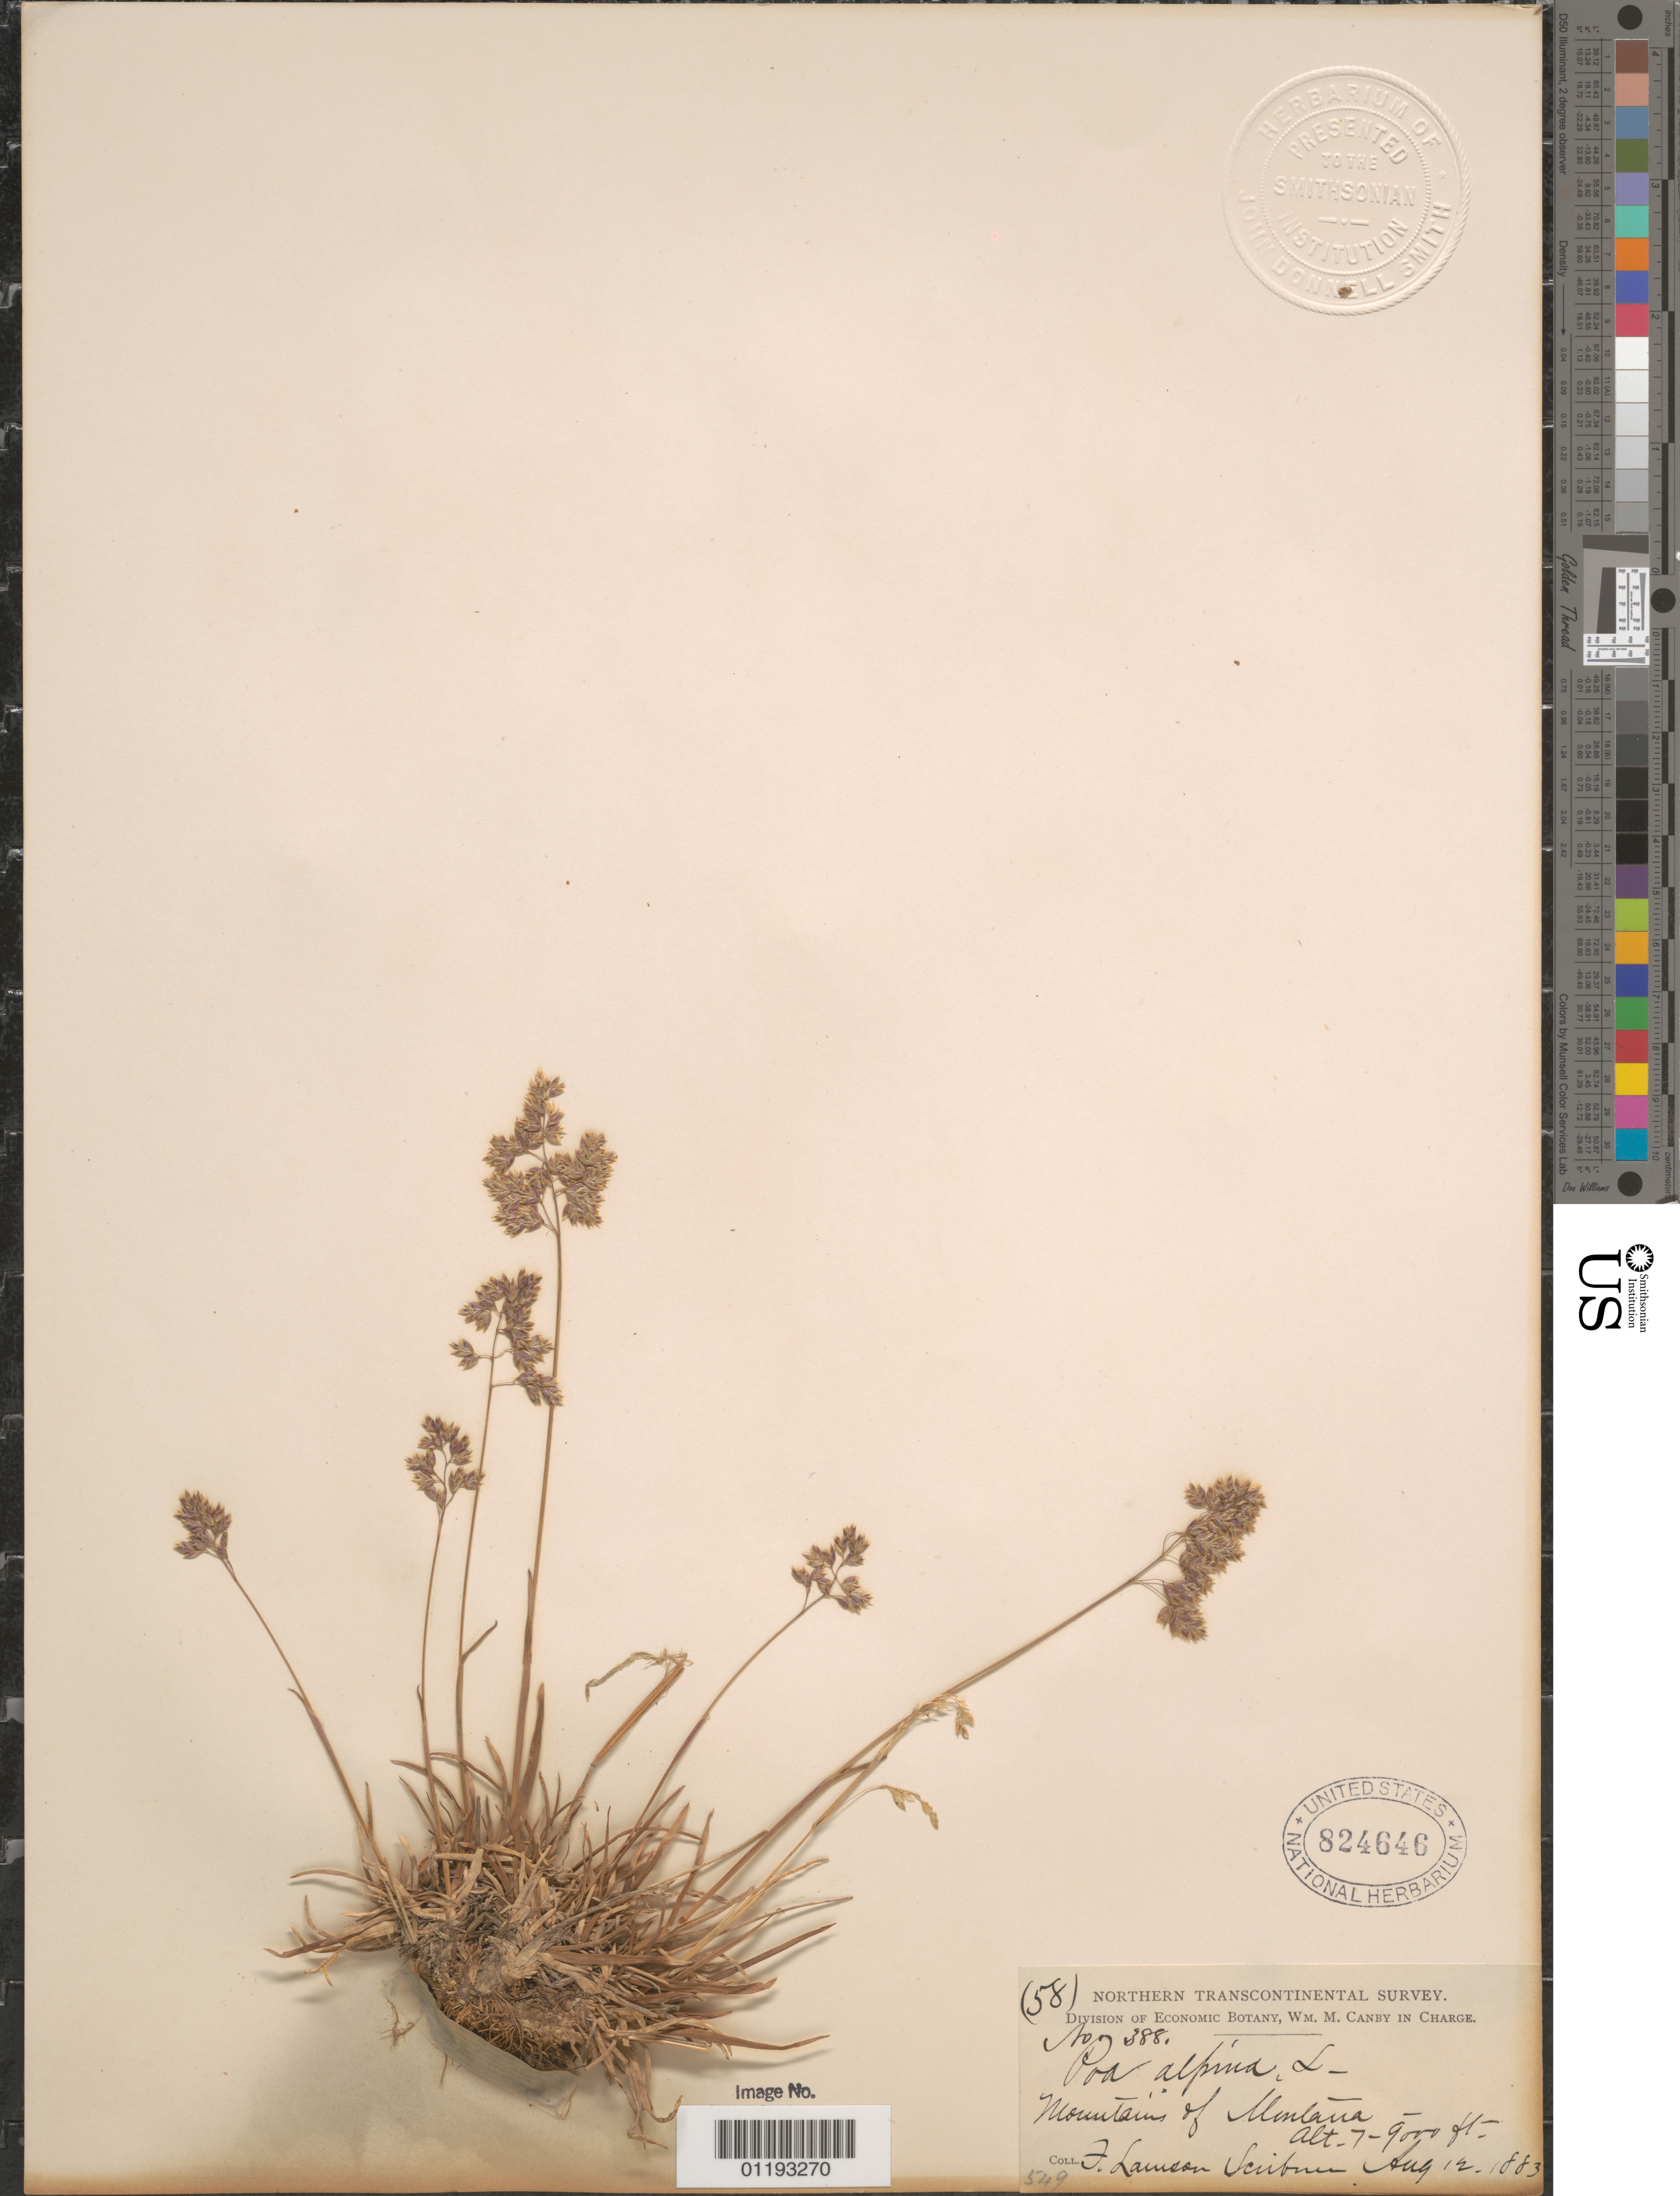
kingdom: Plantae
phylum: Tracheophyta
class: Liliopsida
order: Poales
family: Poaceae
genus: Poa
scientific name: Poa alpina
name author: L.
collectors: F. L. Scribner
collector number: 388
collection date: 1883-08-12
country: United States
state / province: Montana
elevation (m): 2134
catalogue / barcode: US 824646